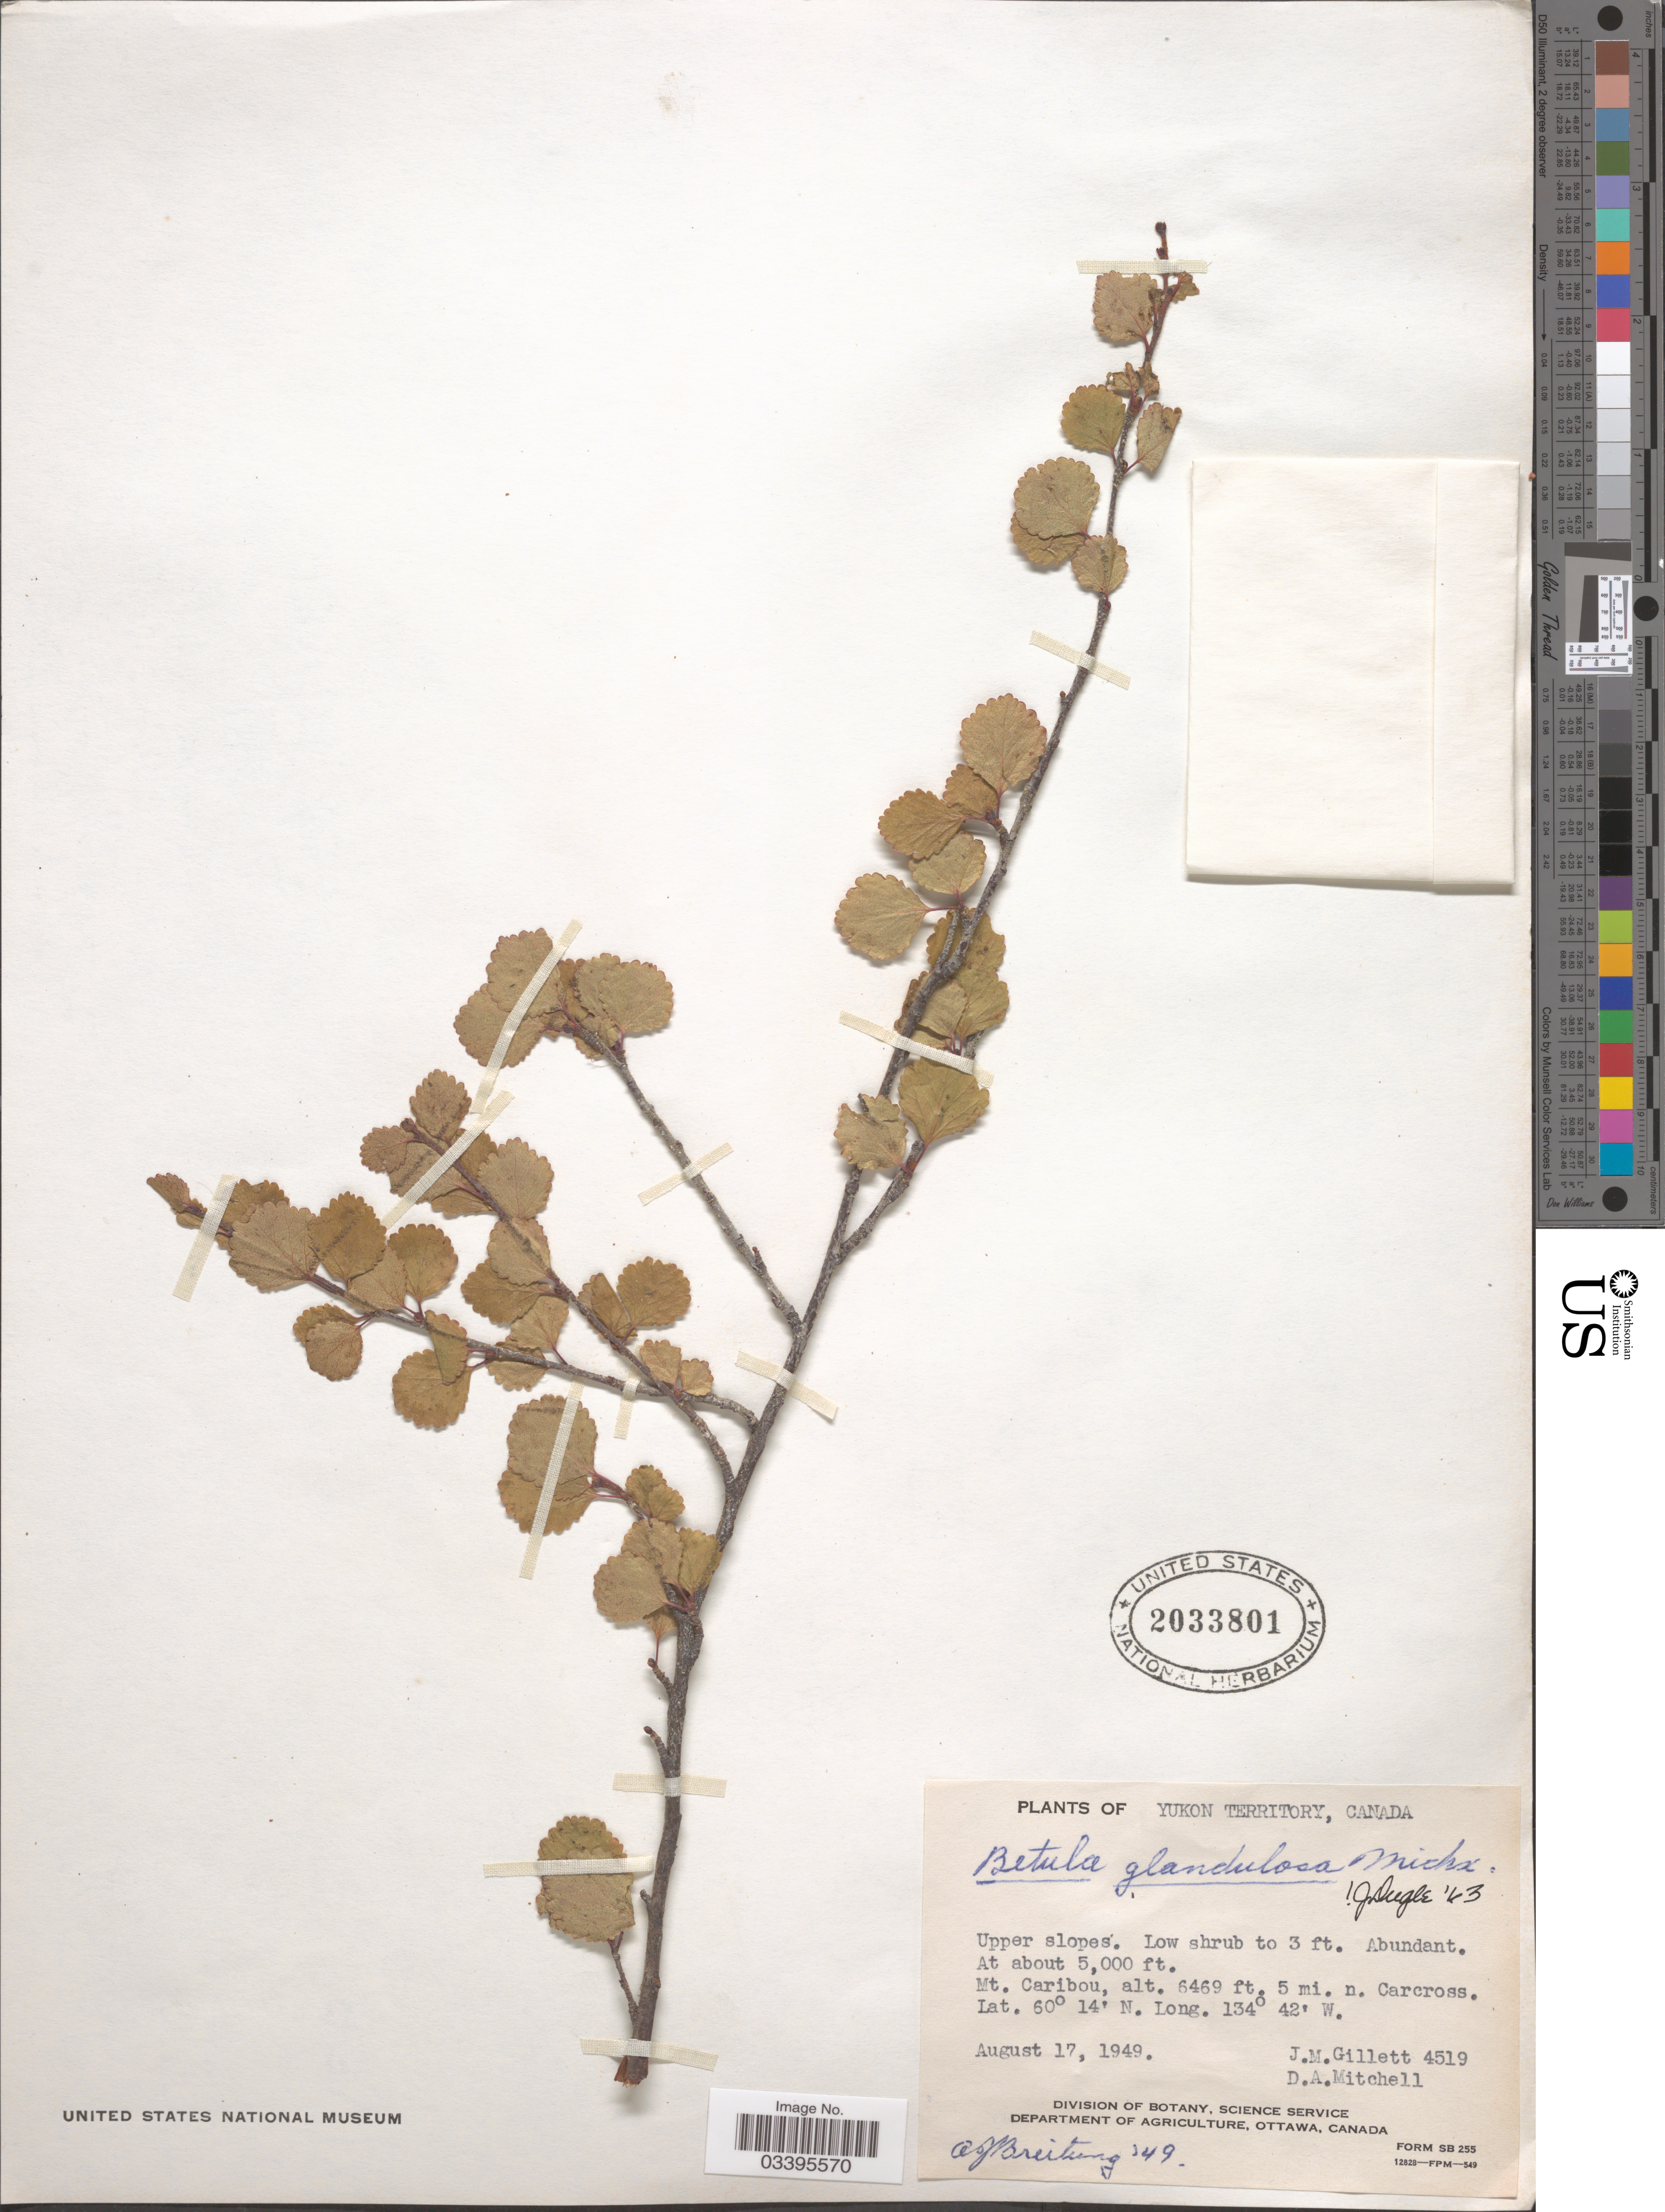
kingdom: Plantae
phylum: Tracheophyta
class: Magnoliopsida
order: Fagales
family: Betulaceae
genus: Betula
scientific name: Betula glandulosa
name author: Michx.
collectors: J. M. Gillett & D. Mitchell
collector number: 4519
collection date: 1949-08-17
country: Canada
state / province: Yukon Territory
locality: Upper slopes. Mt. Caribou, 5 mi. n. Carcross.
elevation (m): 1524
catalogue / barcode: US 2033801